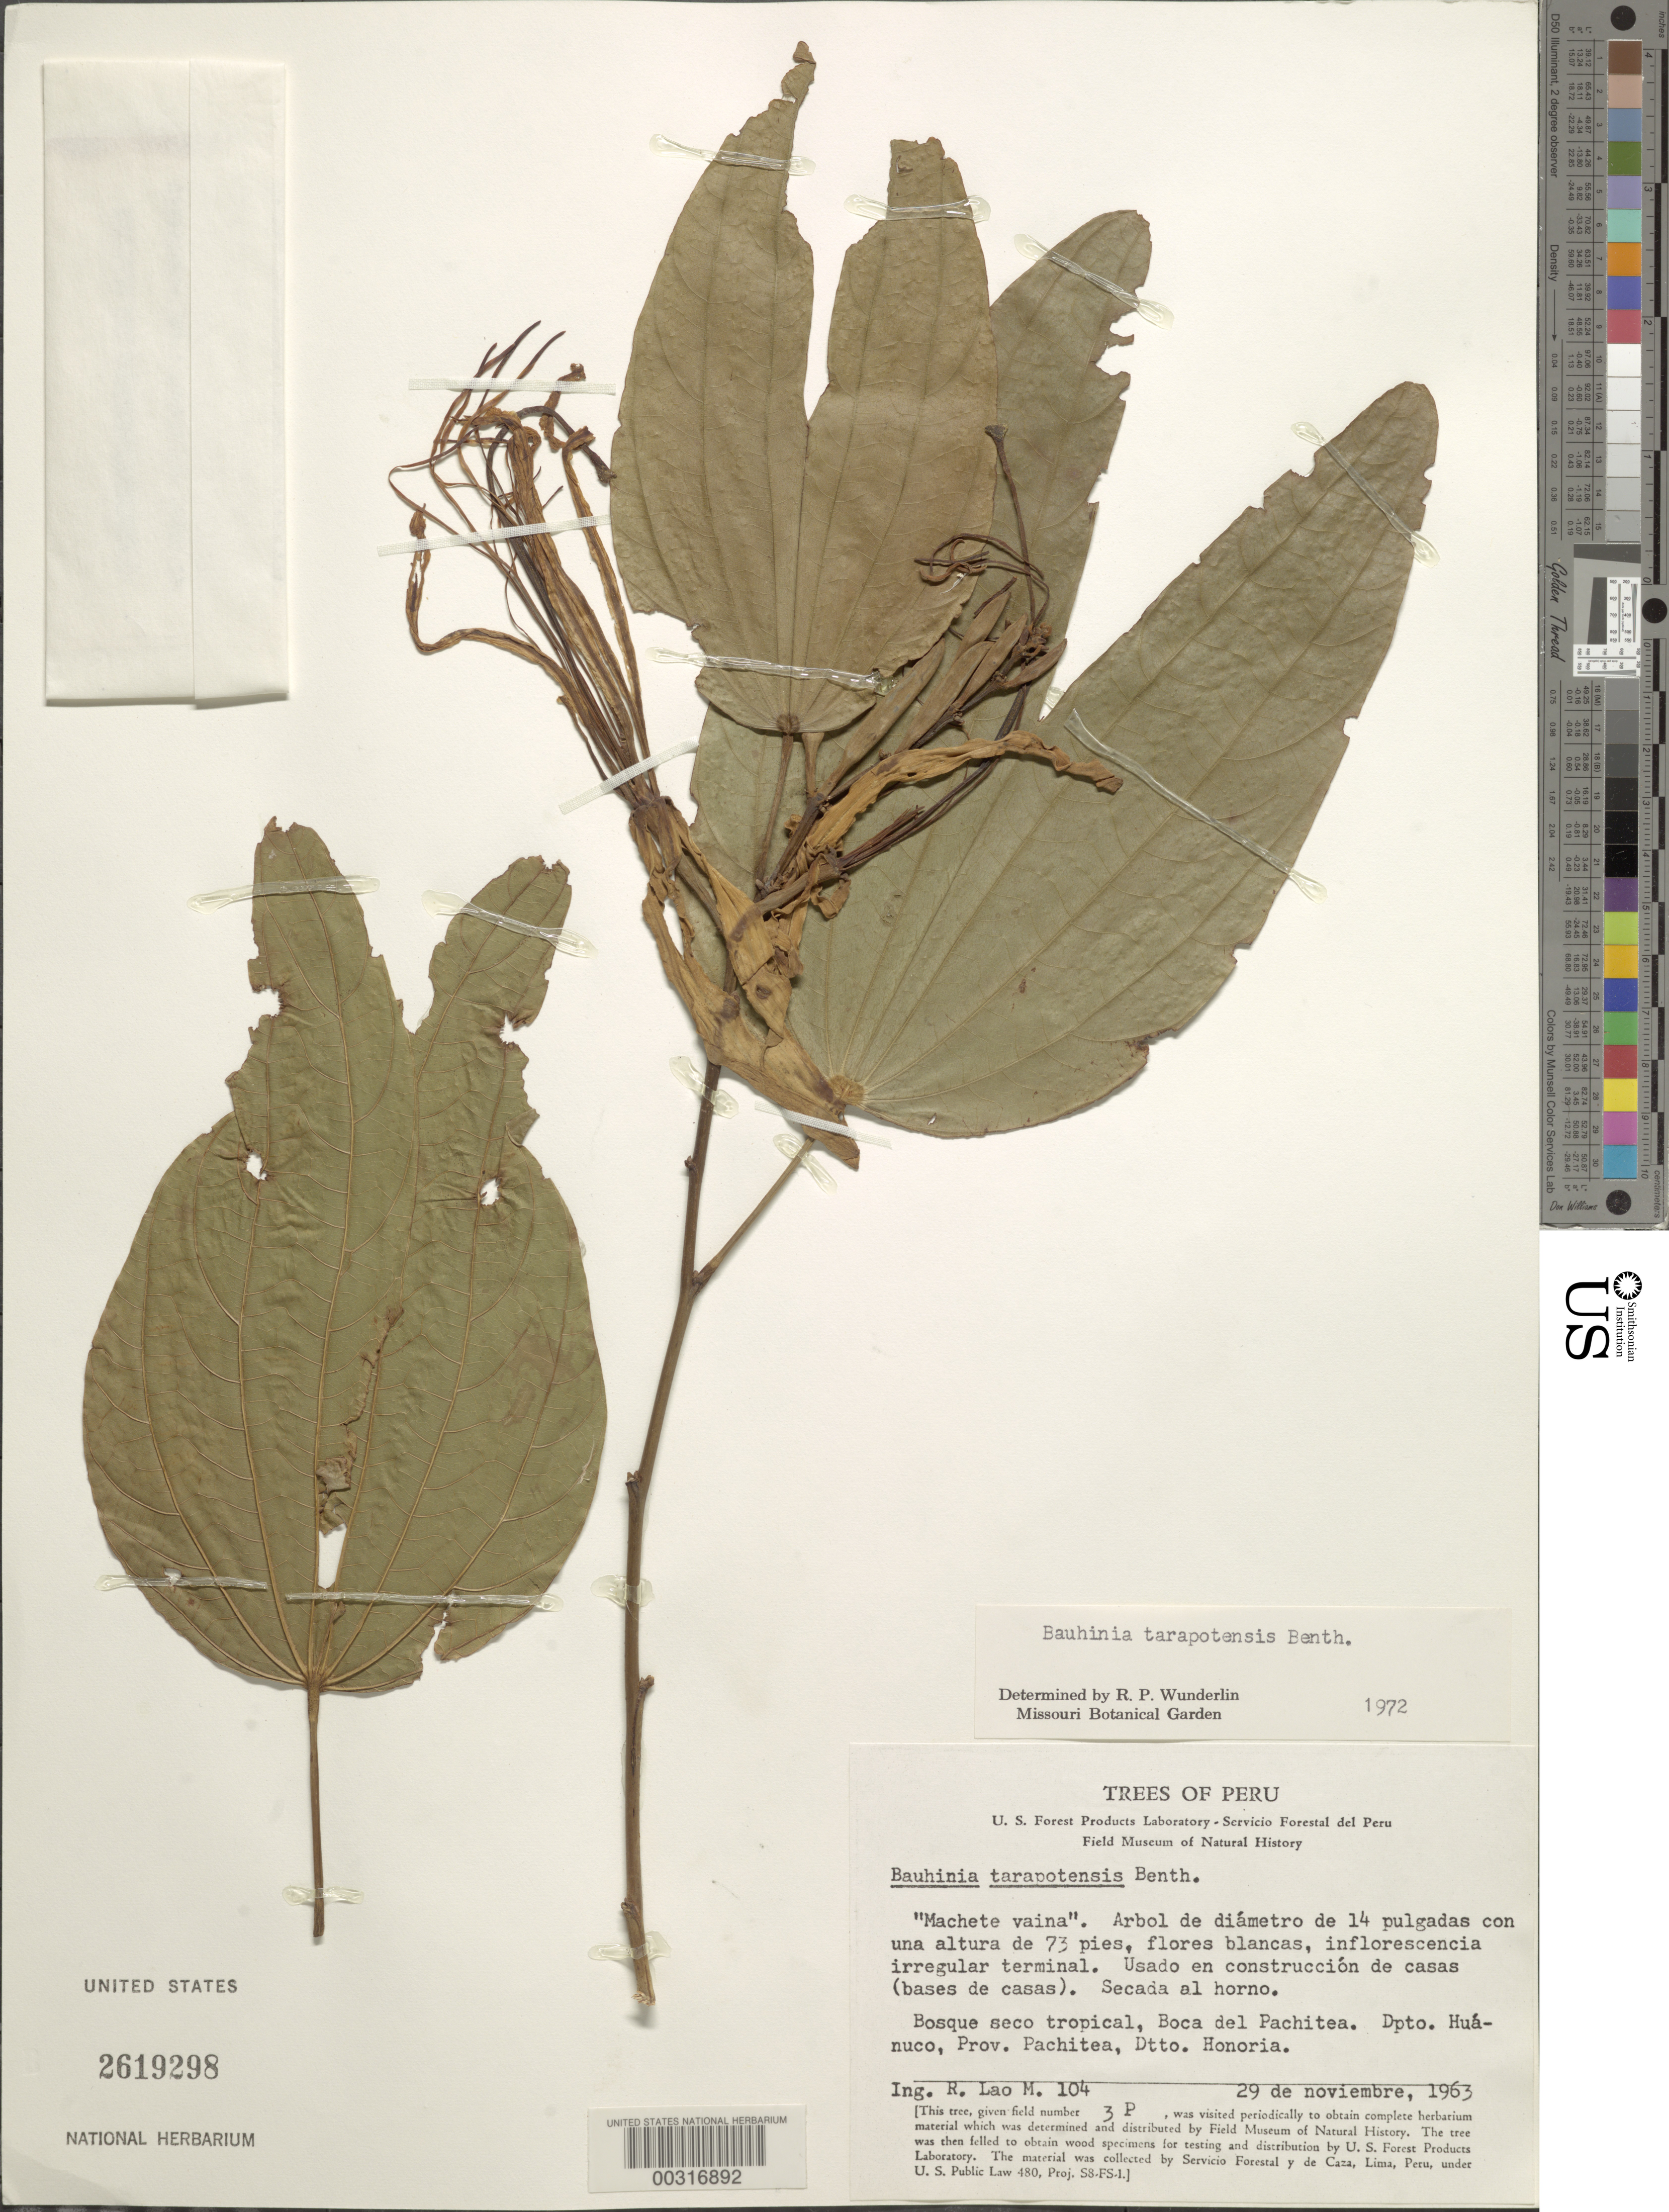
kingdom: Plantae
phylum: Tracheophyta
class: Magnoliopsida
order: Fabales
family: Fabaceae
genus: Bauhinia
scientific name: Bauhinia tarapotensis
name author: Benth.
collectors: I. Lao M.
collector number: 104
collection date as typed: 29 Nov 1963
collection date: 1963-11-29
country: Peru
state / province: Huánuco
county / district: Pachitea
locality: Honoria dtto.; mouth of the pachitea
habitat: Secondary tropical forest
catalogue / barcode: US 2619298